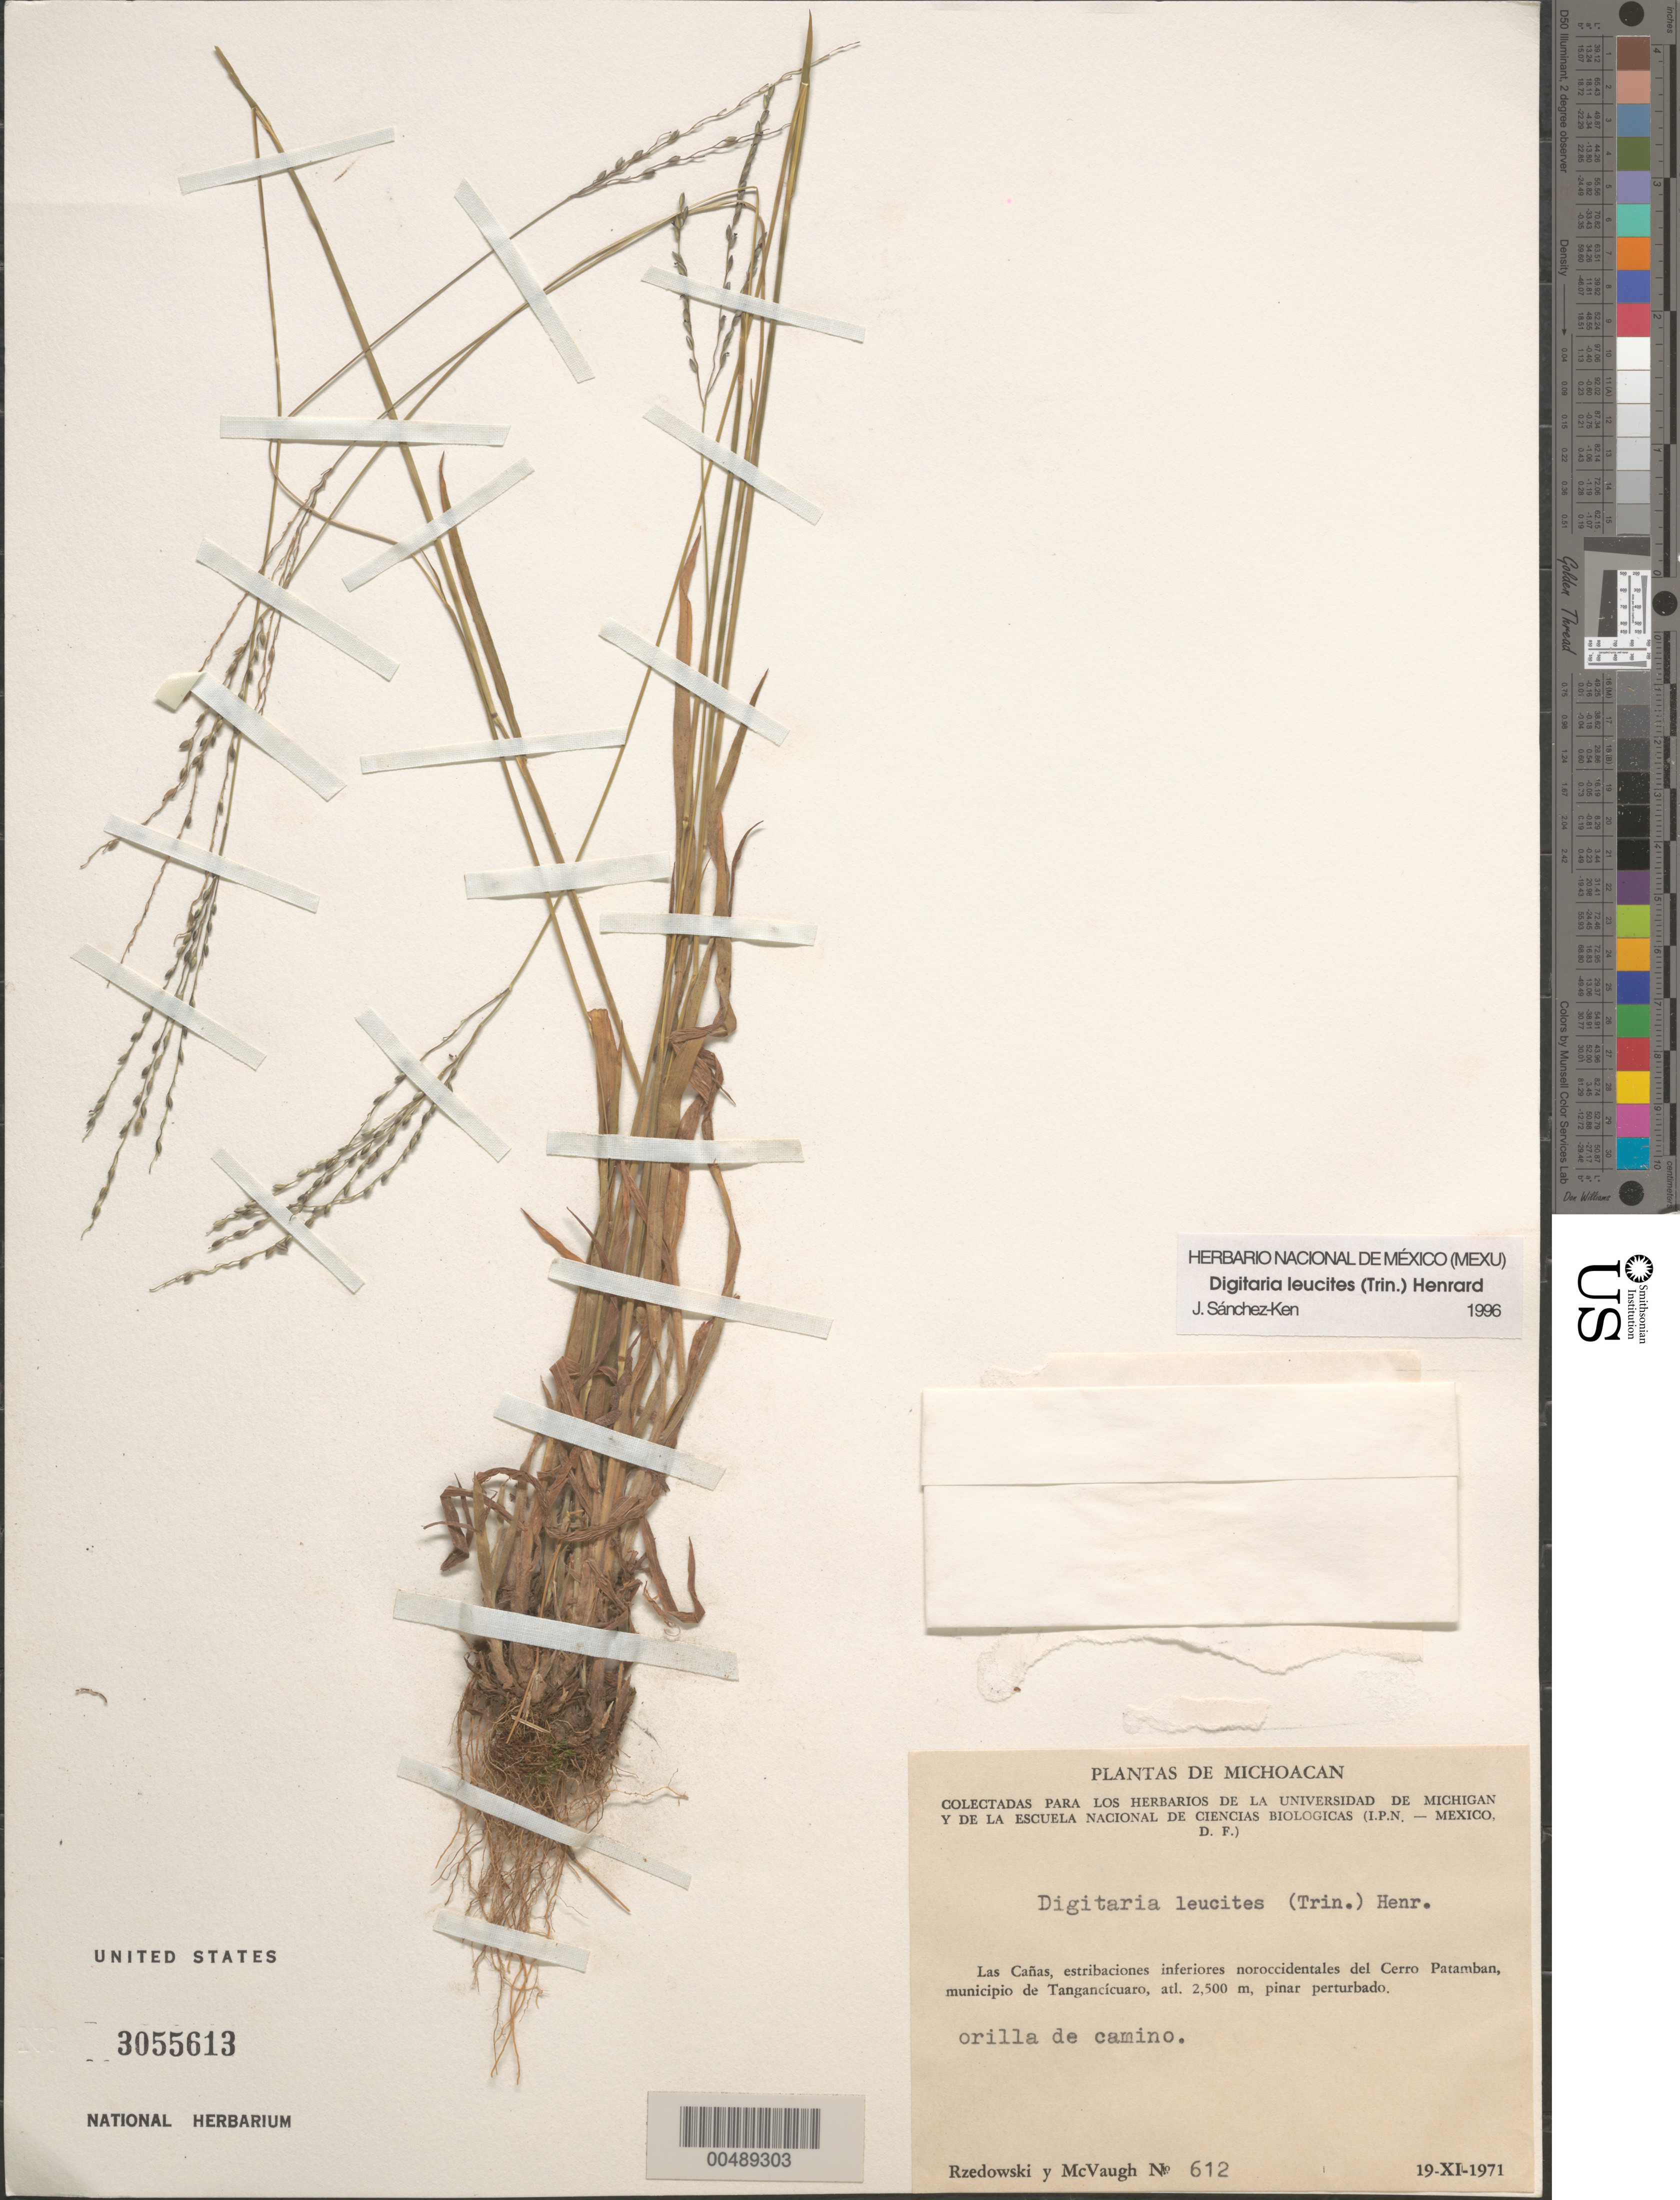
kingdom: Plantae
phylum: Tracheophyta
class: Liliopsida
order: Poales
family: Poaceae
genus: Digitaria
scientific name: Digitaria leucites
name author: (Trin.) Henr.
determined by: Sánchez-Ken, J. G.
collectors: J. Rzedowski & R. McVaugh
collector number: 612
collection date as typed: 19 Nov 1971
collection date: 1971-11-19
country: Mexico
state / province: Michoacán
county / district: Tangancícuaro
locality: Las Cañas, estribaciones inferiores noroccidentales del Cerro Patamban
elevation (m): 2500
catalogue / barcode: US 3055613